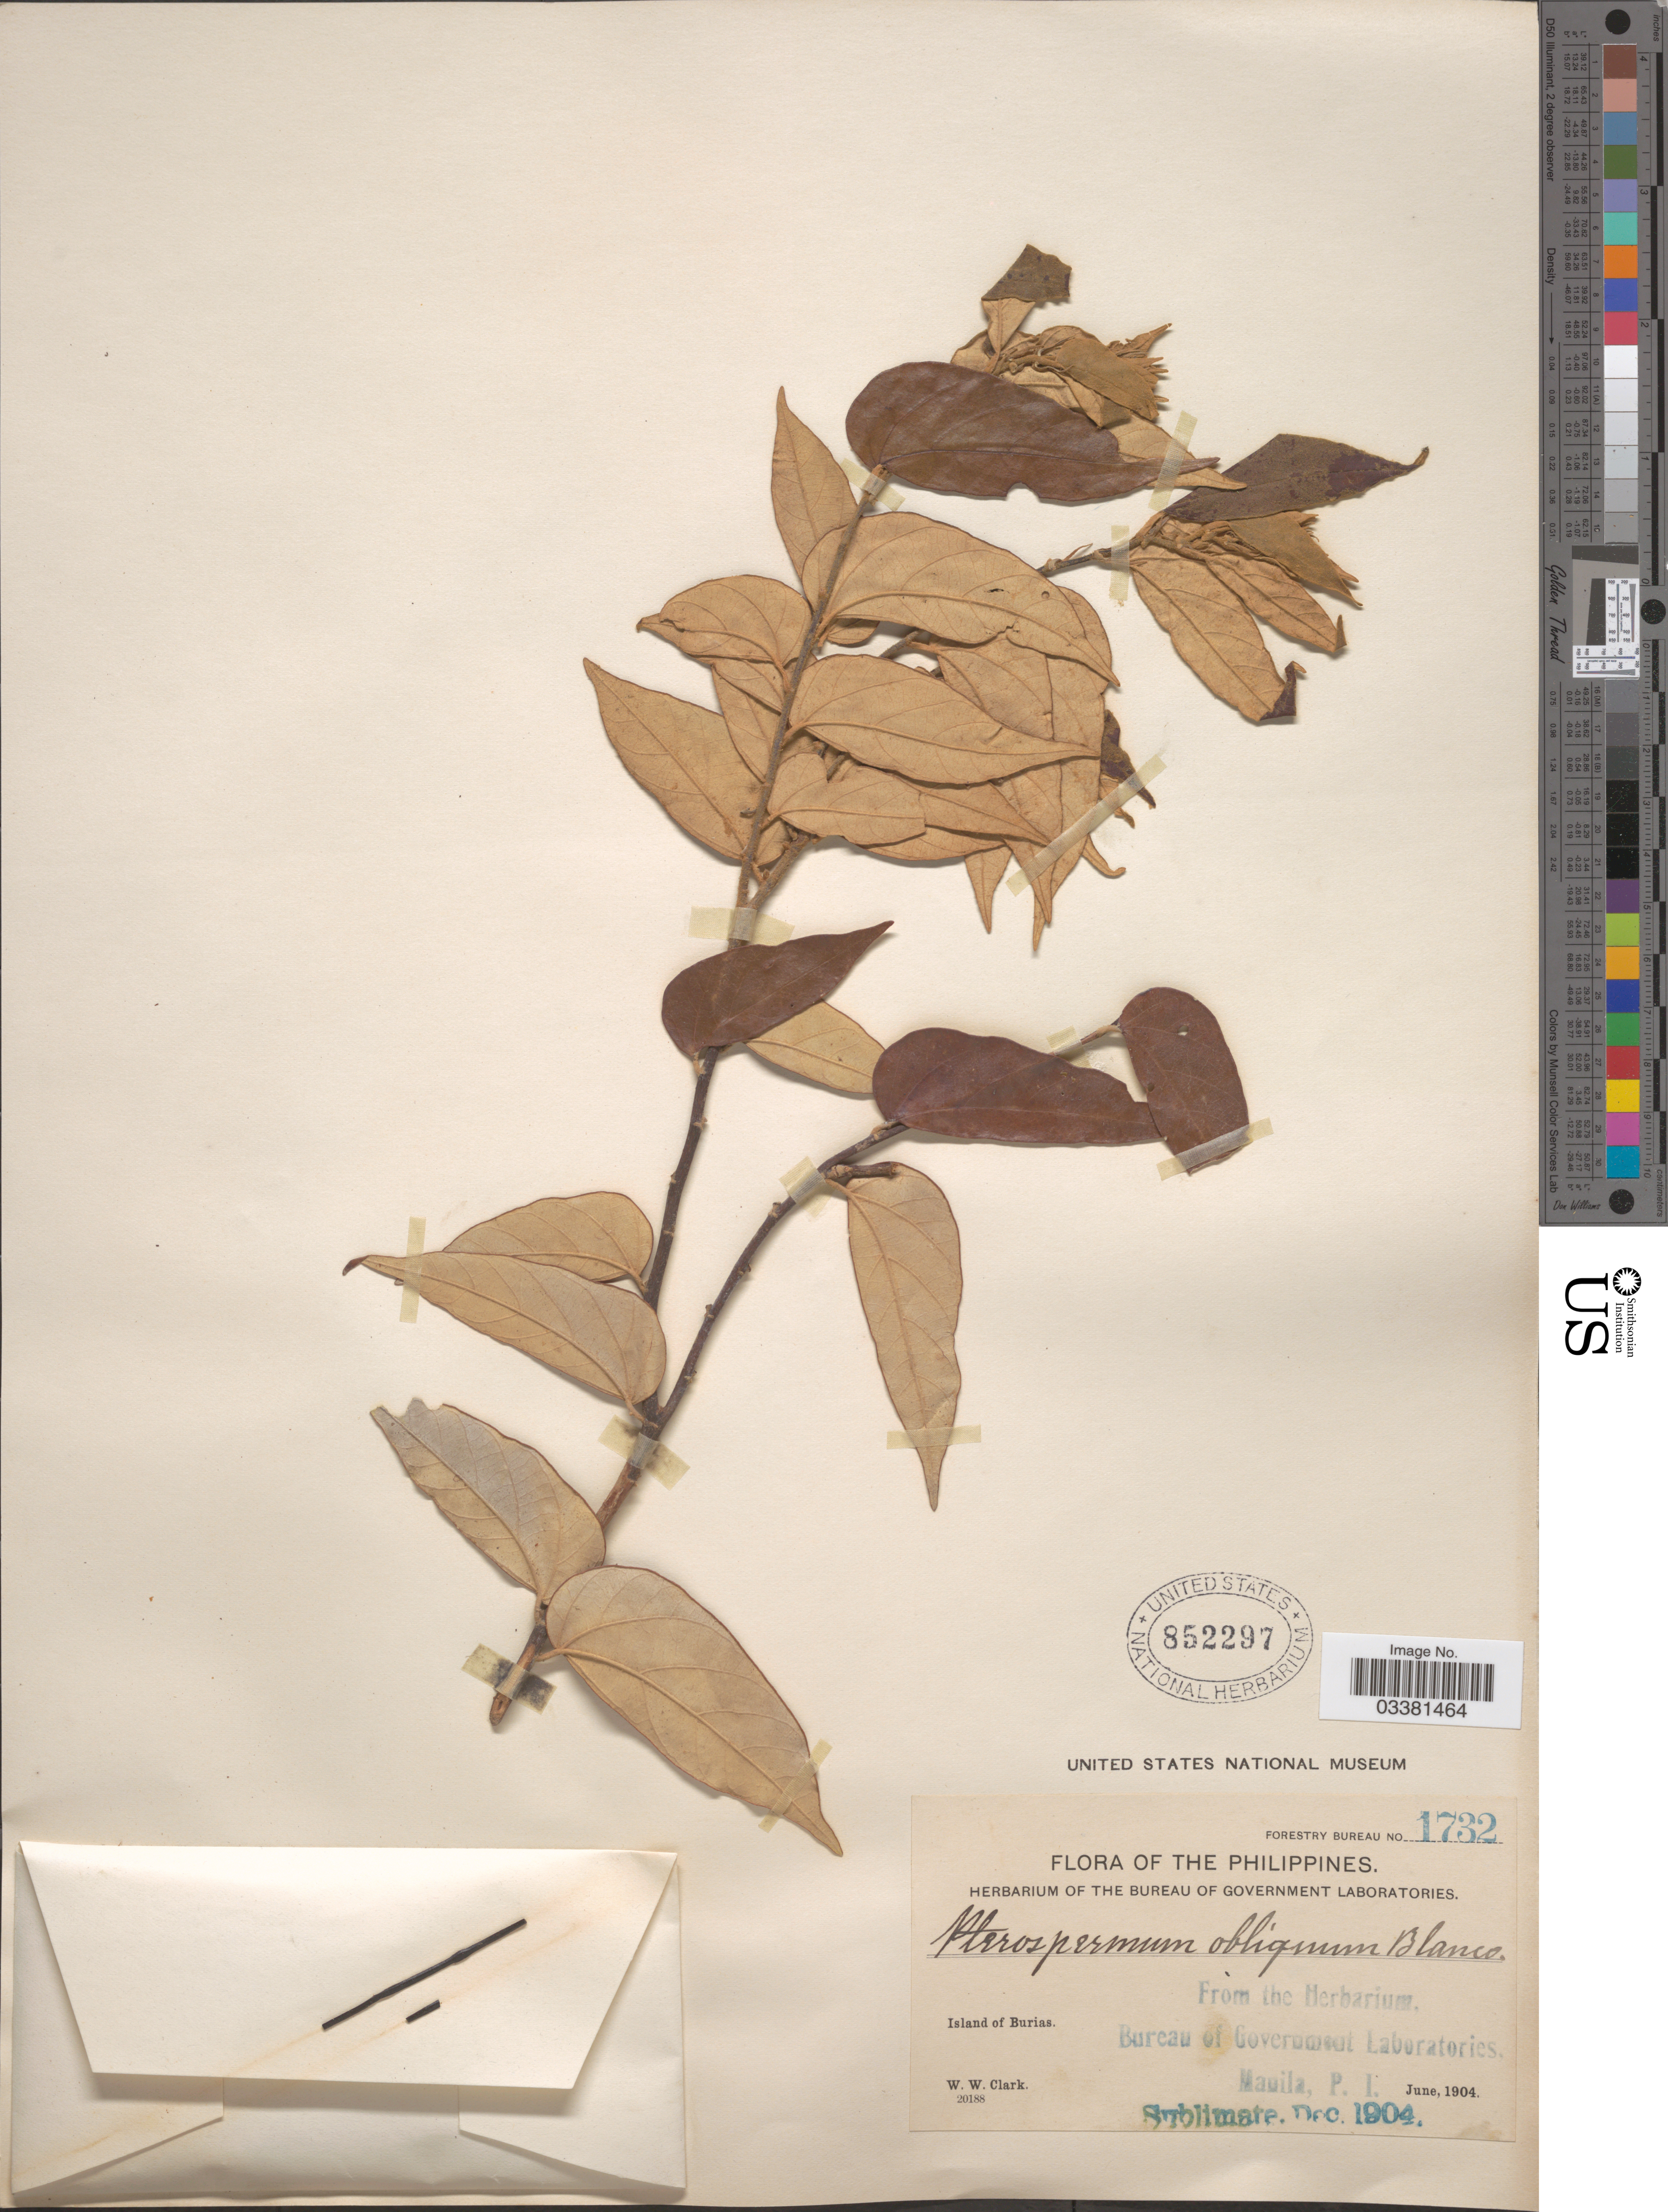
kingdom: Plantae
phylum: Tracheophyta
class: Magnoliopsida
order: Malvales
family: Malvaceae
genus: Pterospermum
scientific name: Pterospermum obliquum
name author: Blanco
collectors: W. W. Clark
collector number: Forestry Bureau 1732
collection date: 1904-06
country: Philippines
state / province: Bicol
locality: Island of Burias.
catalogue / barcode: US 852297